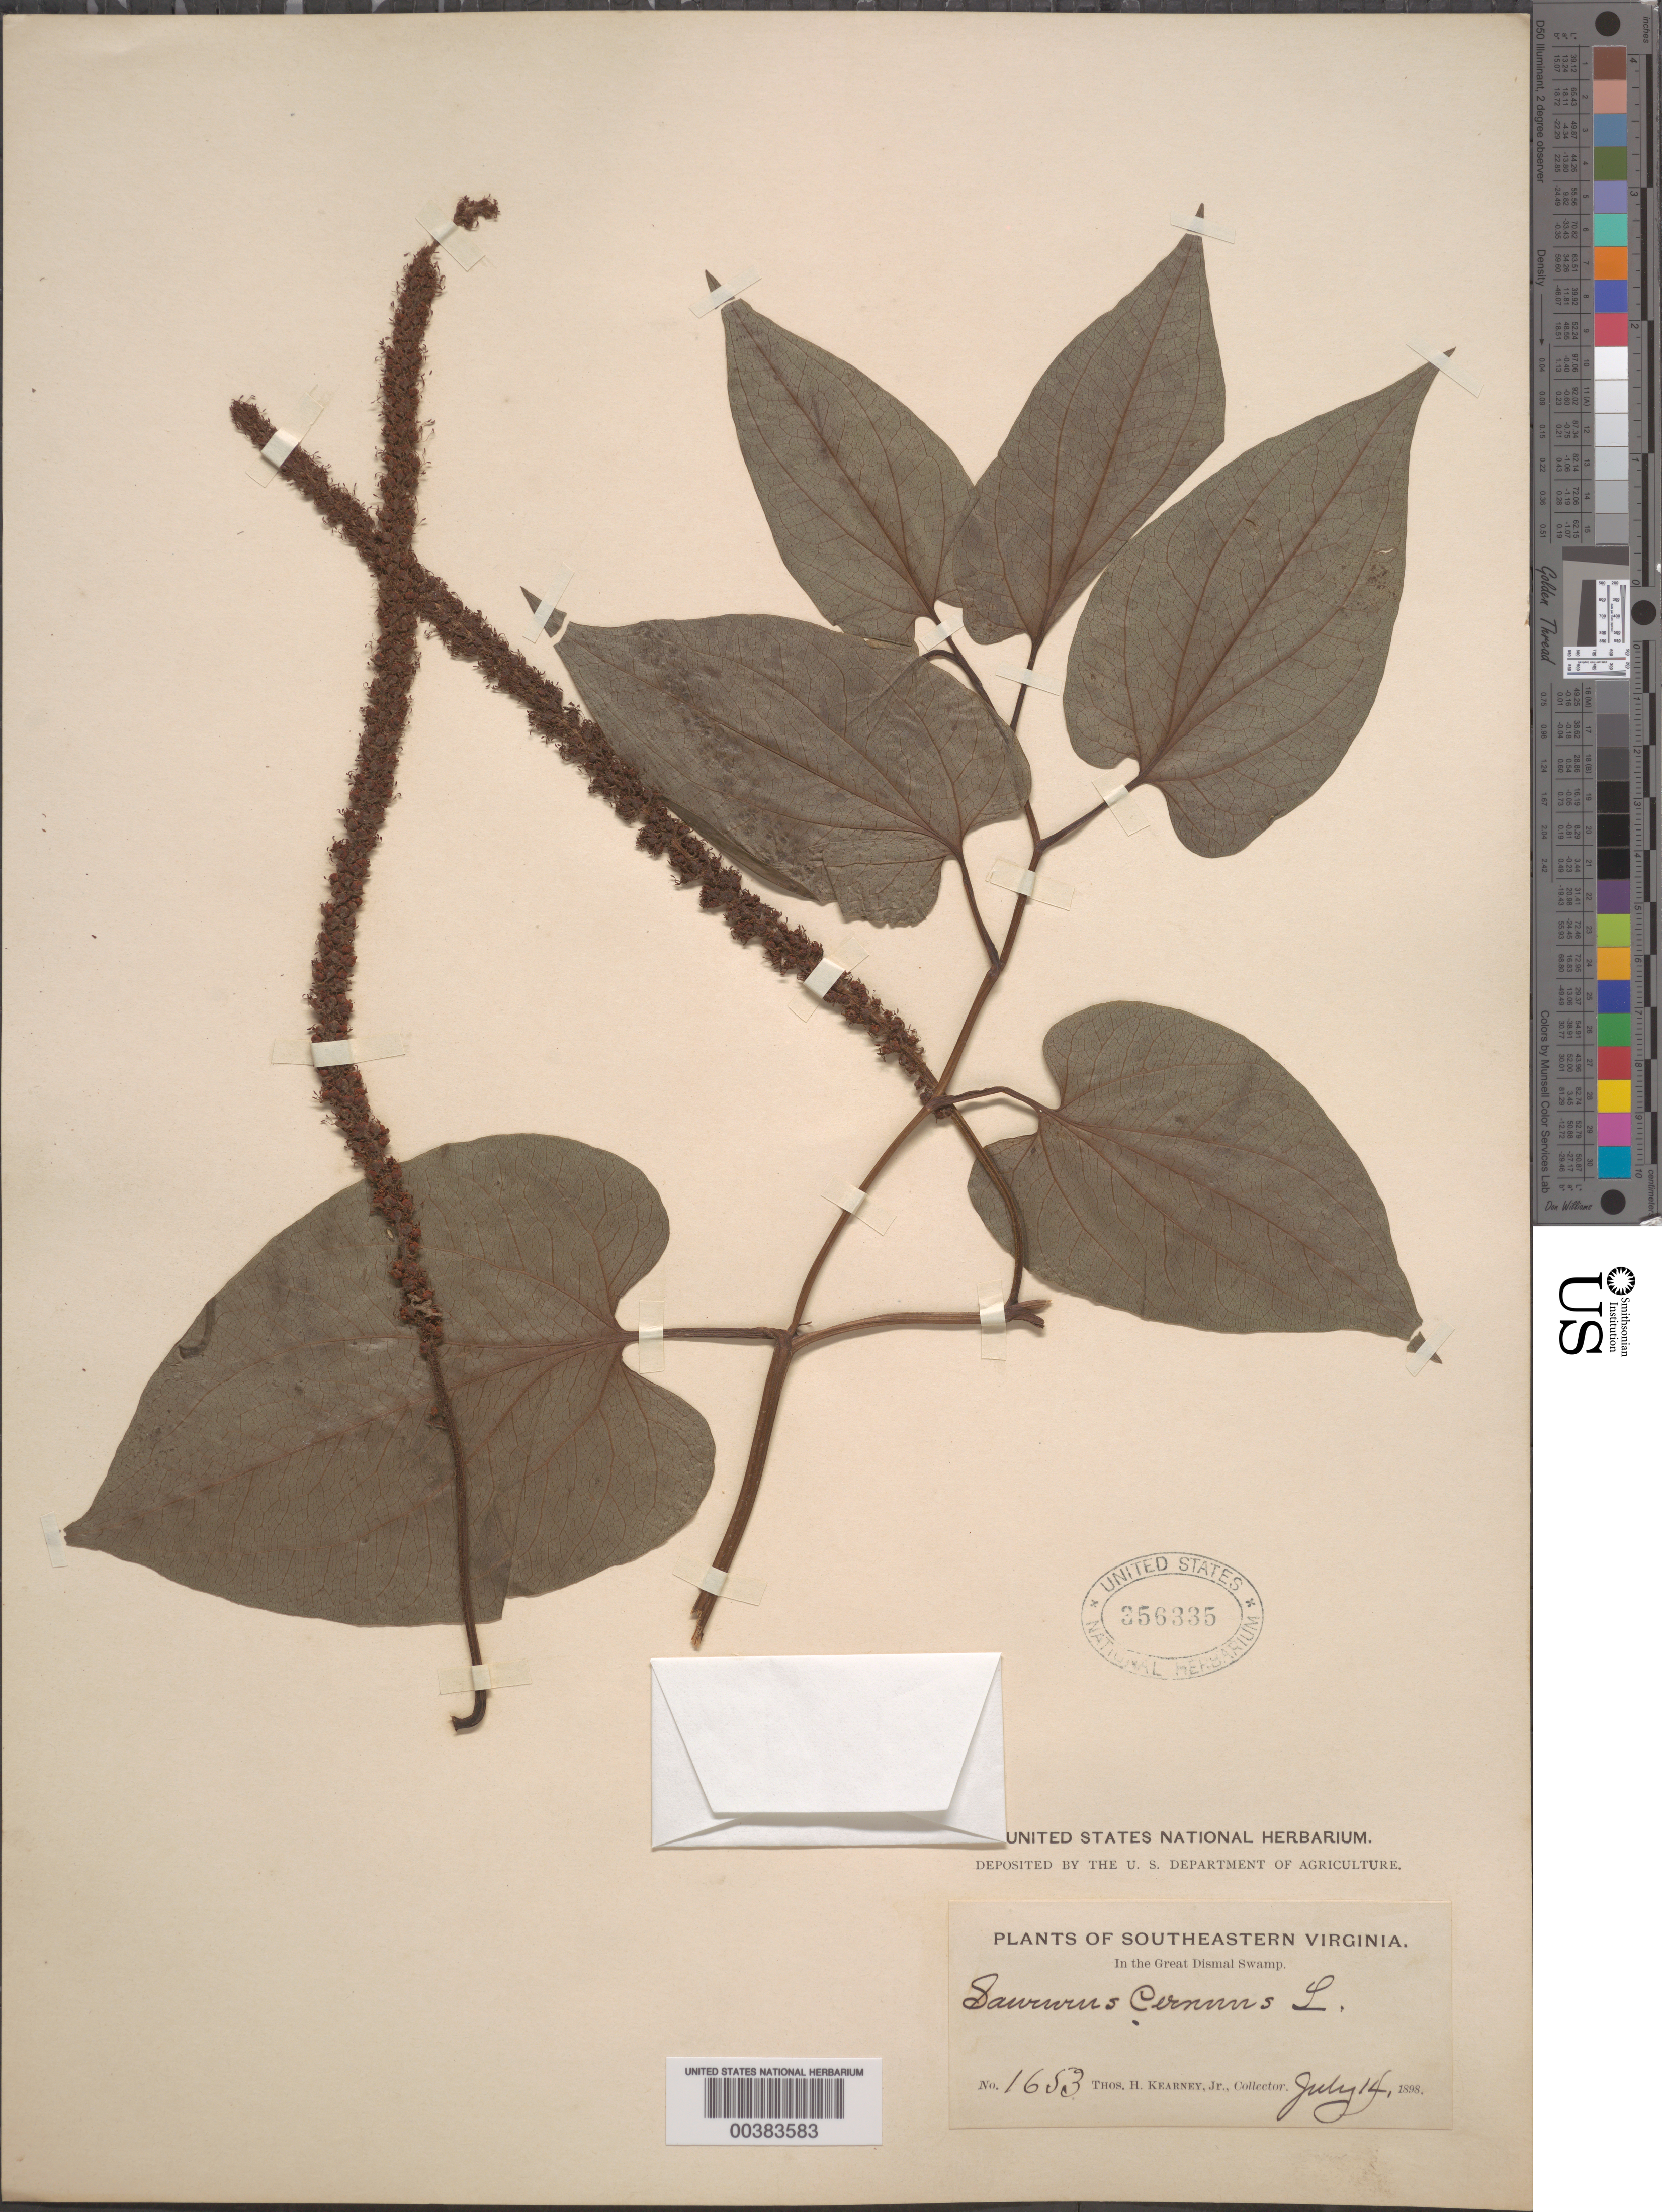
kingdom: Plantae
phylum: Tracheophyta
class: Magnoliopsida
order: Piperales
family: Saururaceae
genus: Saururus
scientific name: Saururus cernuus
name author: L.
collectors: T. H. Kearney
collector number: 1653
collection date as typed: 14 Jul 1898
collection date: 1898-07-14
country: United States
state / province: Virginia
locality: Great dismal swamp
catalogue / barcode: US 356335